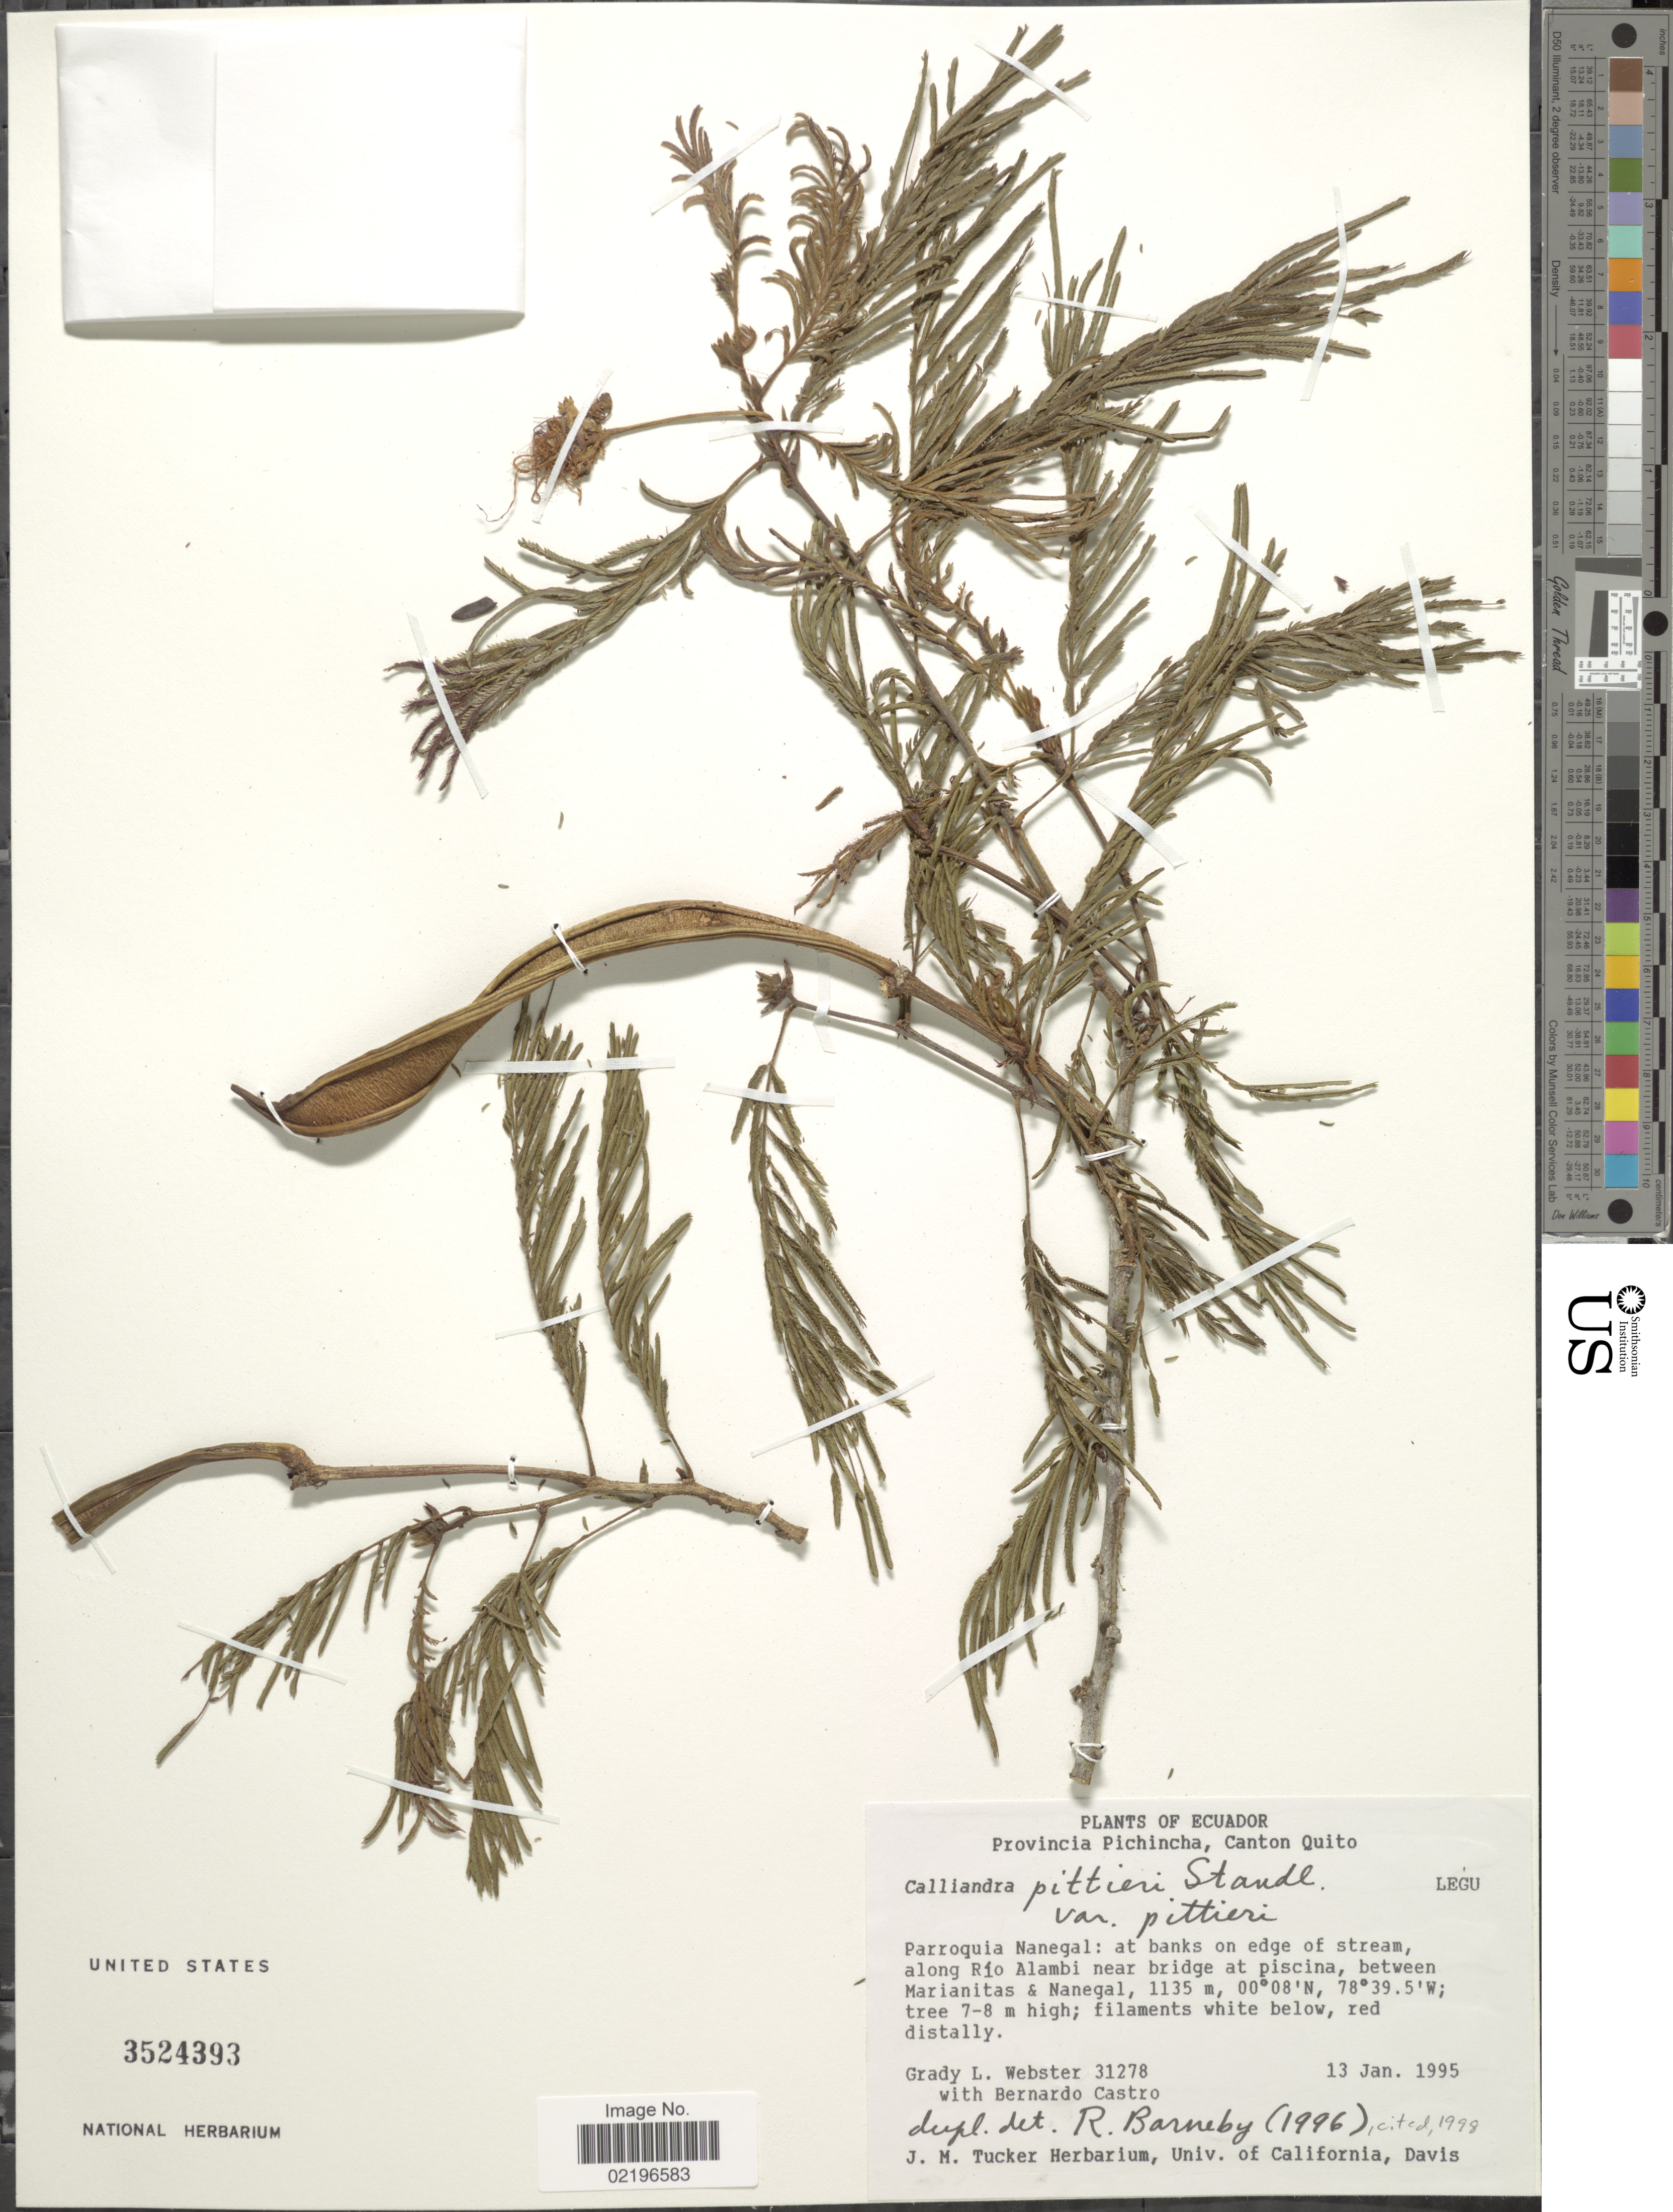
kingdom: Plantae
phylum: Tracheophyta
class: Magnoliopsida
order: Fabales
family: Fabaceae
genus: Calliandra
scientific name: Calliandra pittieri var. pittieri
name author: Standl.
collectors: G. L. Webster & B. Castro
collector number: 31278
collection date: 1995-01-13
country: Ecuador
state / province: Pichincha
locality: Provincia Pichincha, Canton Quito. Parroquia Nanegal: at banks on edge of stream, along Rio Alambi near bridge at piscina, between Marianitas & Nanegal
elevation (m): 1135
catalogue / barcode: US 3524393